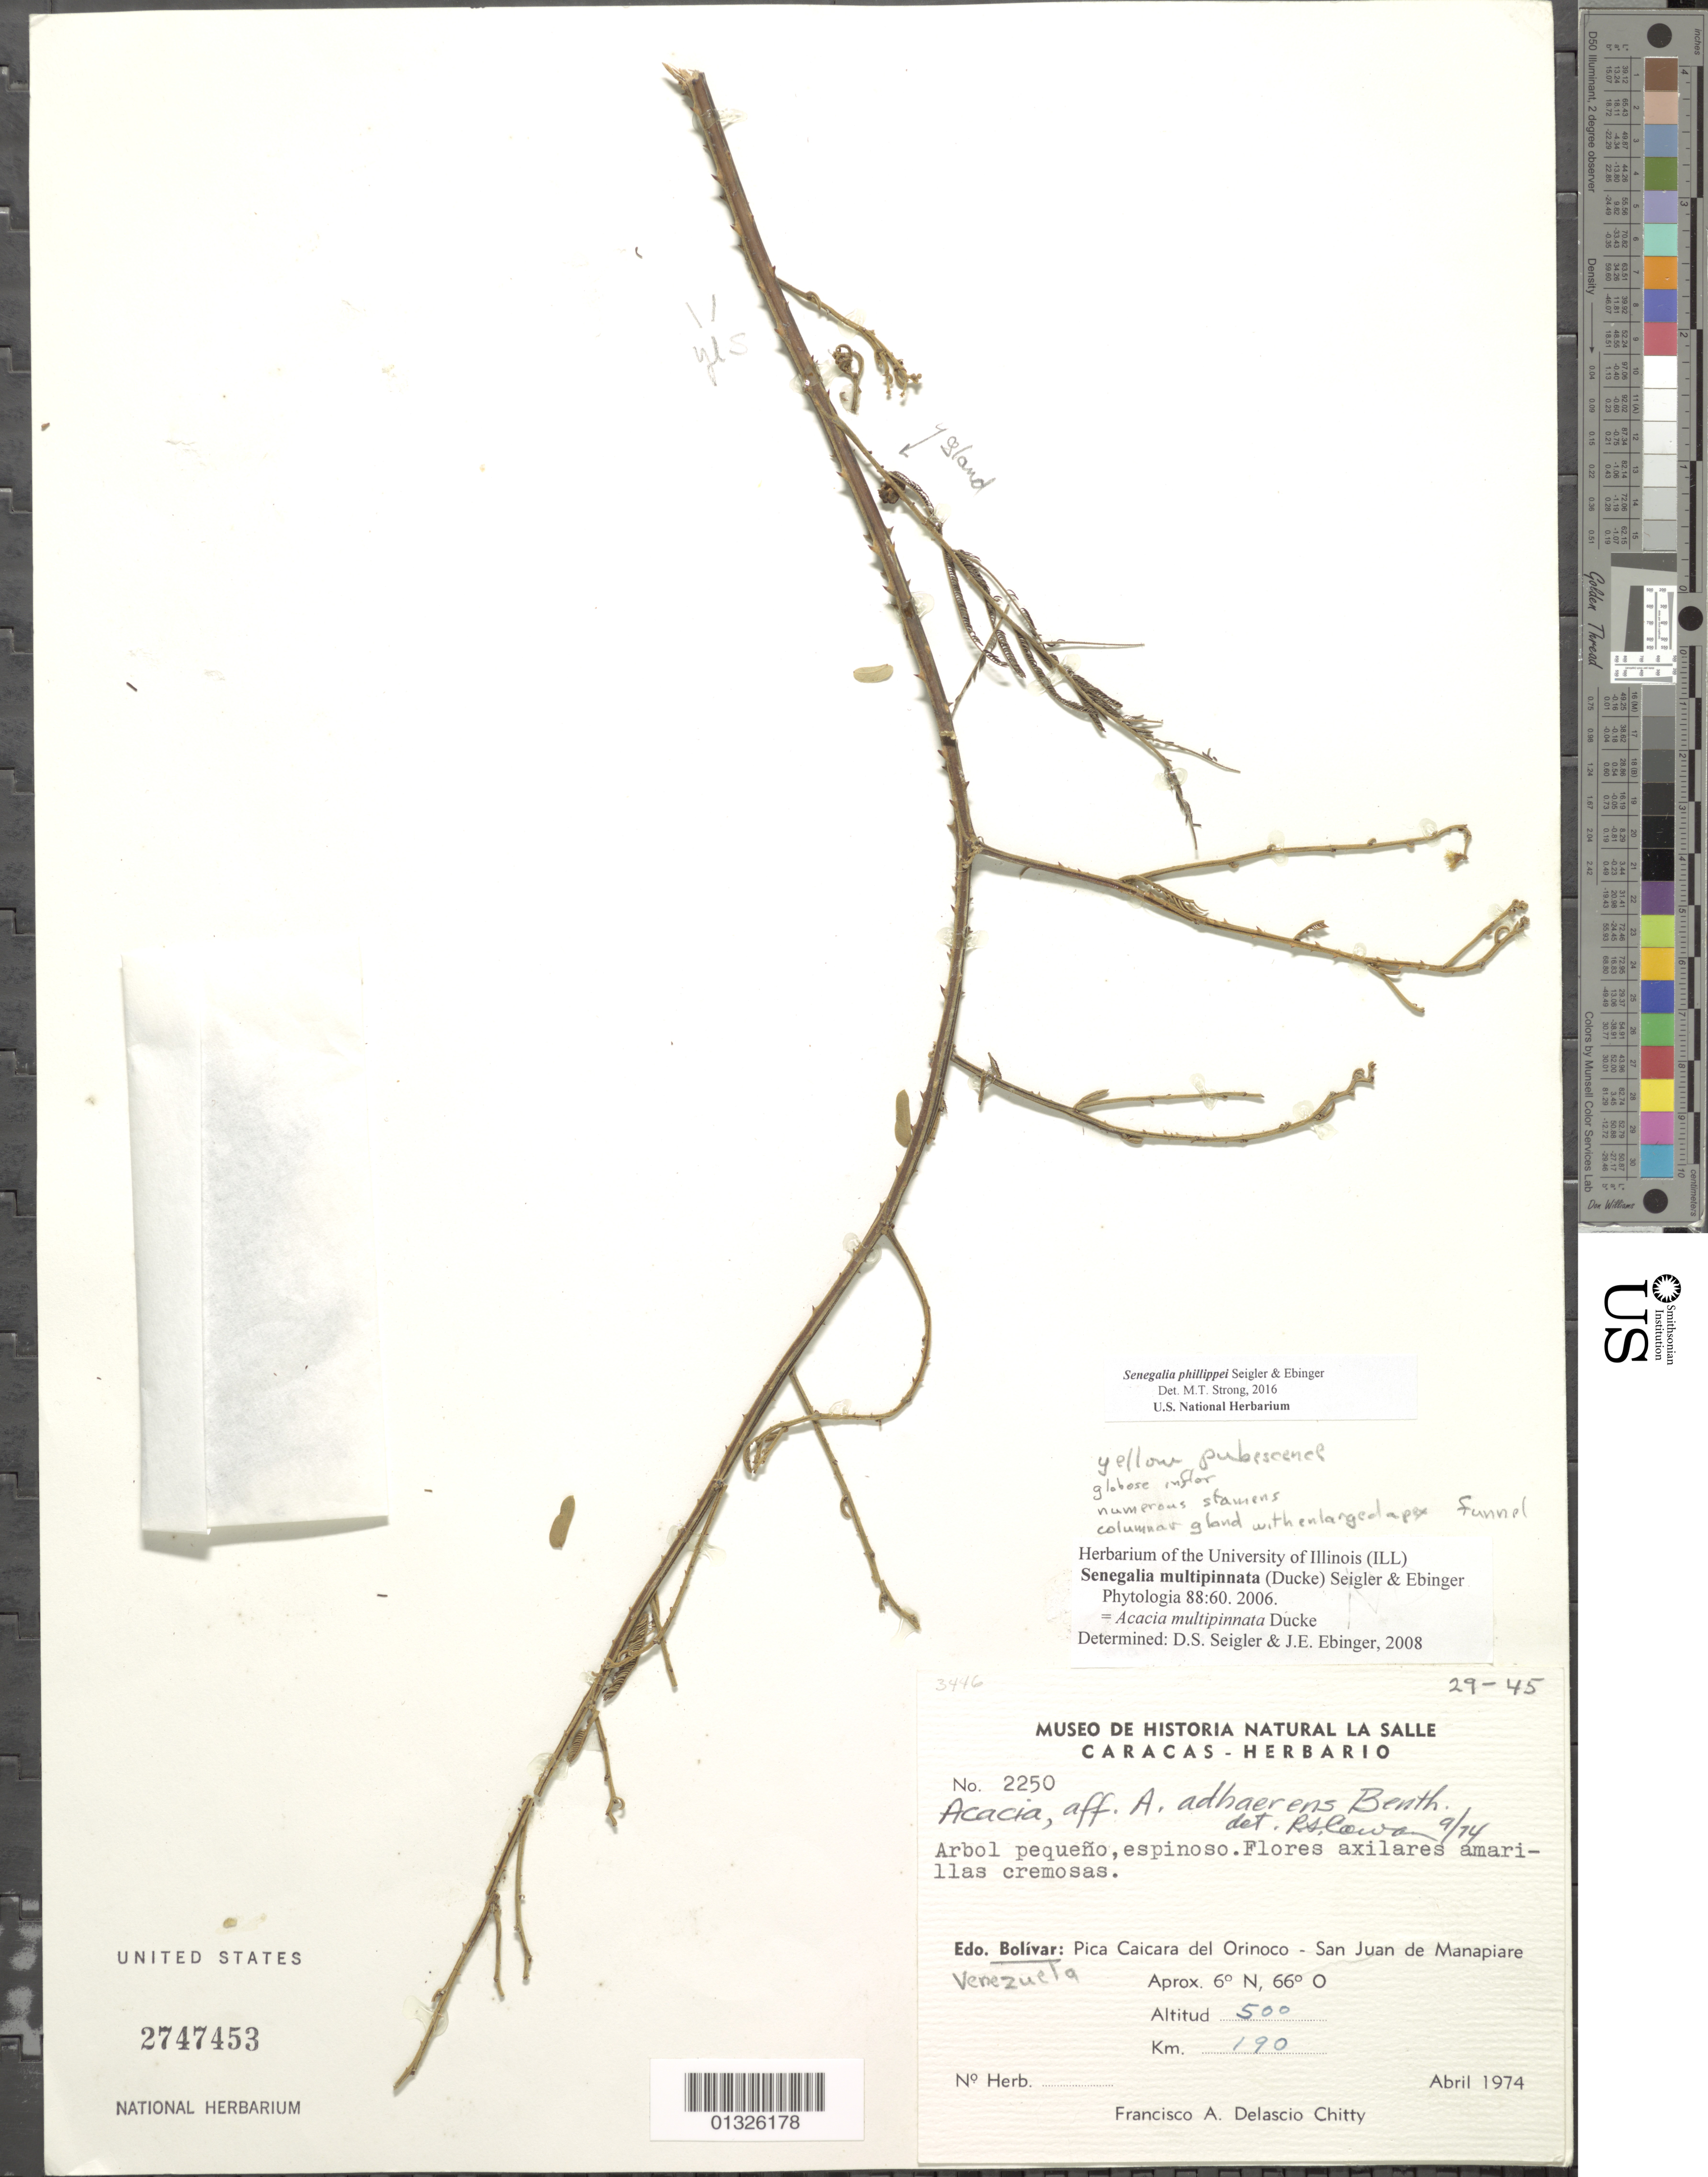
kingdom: Plantae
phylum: Tracheophyta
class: Magnoliopsida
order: Fabales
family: Fabaceae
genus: Senegalia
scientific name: Senegalia phillippei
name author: Seigler & Ebinger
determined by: Strong, M. T., (US), Smithsonian Institution - National Museum of Natural History (UNITED STATES)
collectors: F. Delascio C.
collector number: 2250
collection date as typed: Abril 1974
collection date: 1974-04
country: Venezuela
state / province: Bolívar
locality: Pica Caicara del Orinoco, San Juan de Manapiare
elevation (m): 500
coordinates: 6 N, 66 O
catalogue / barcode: US 2747453